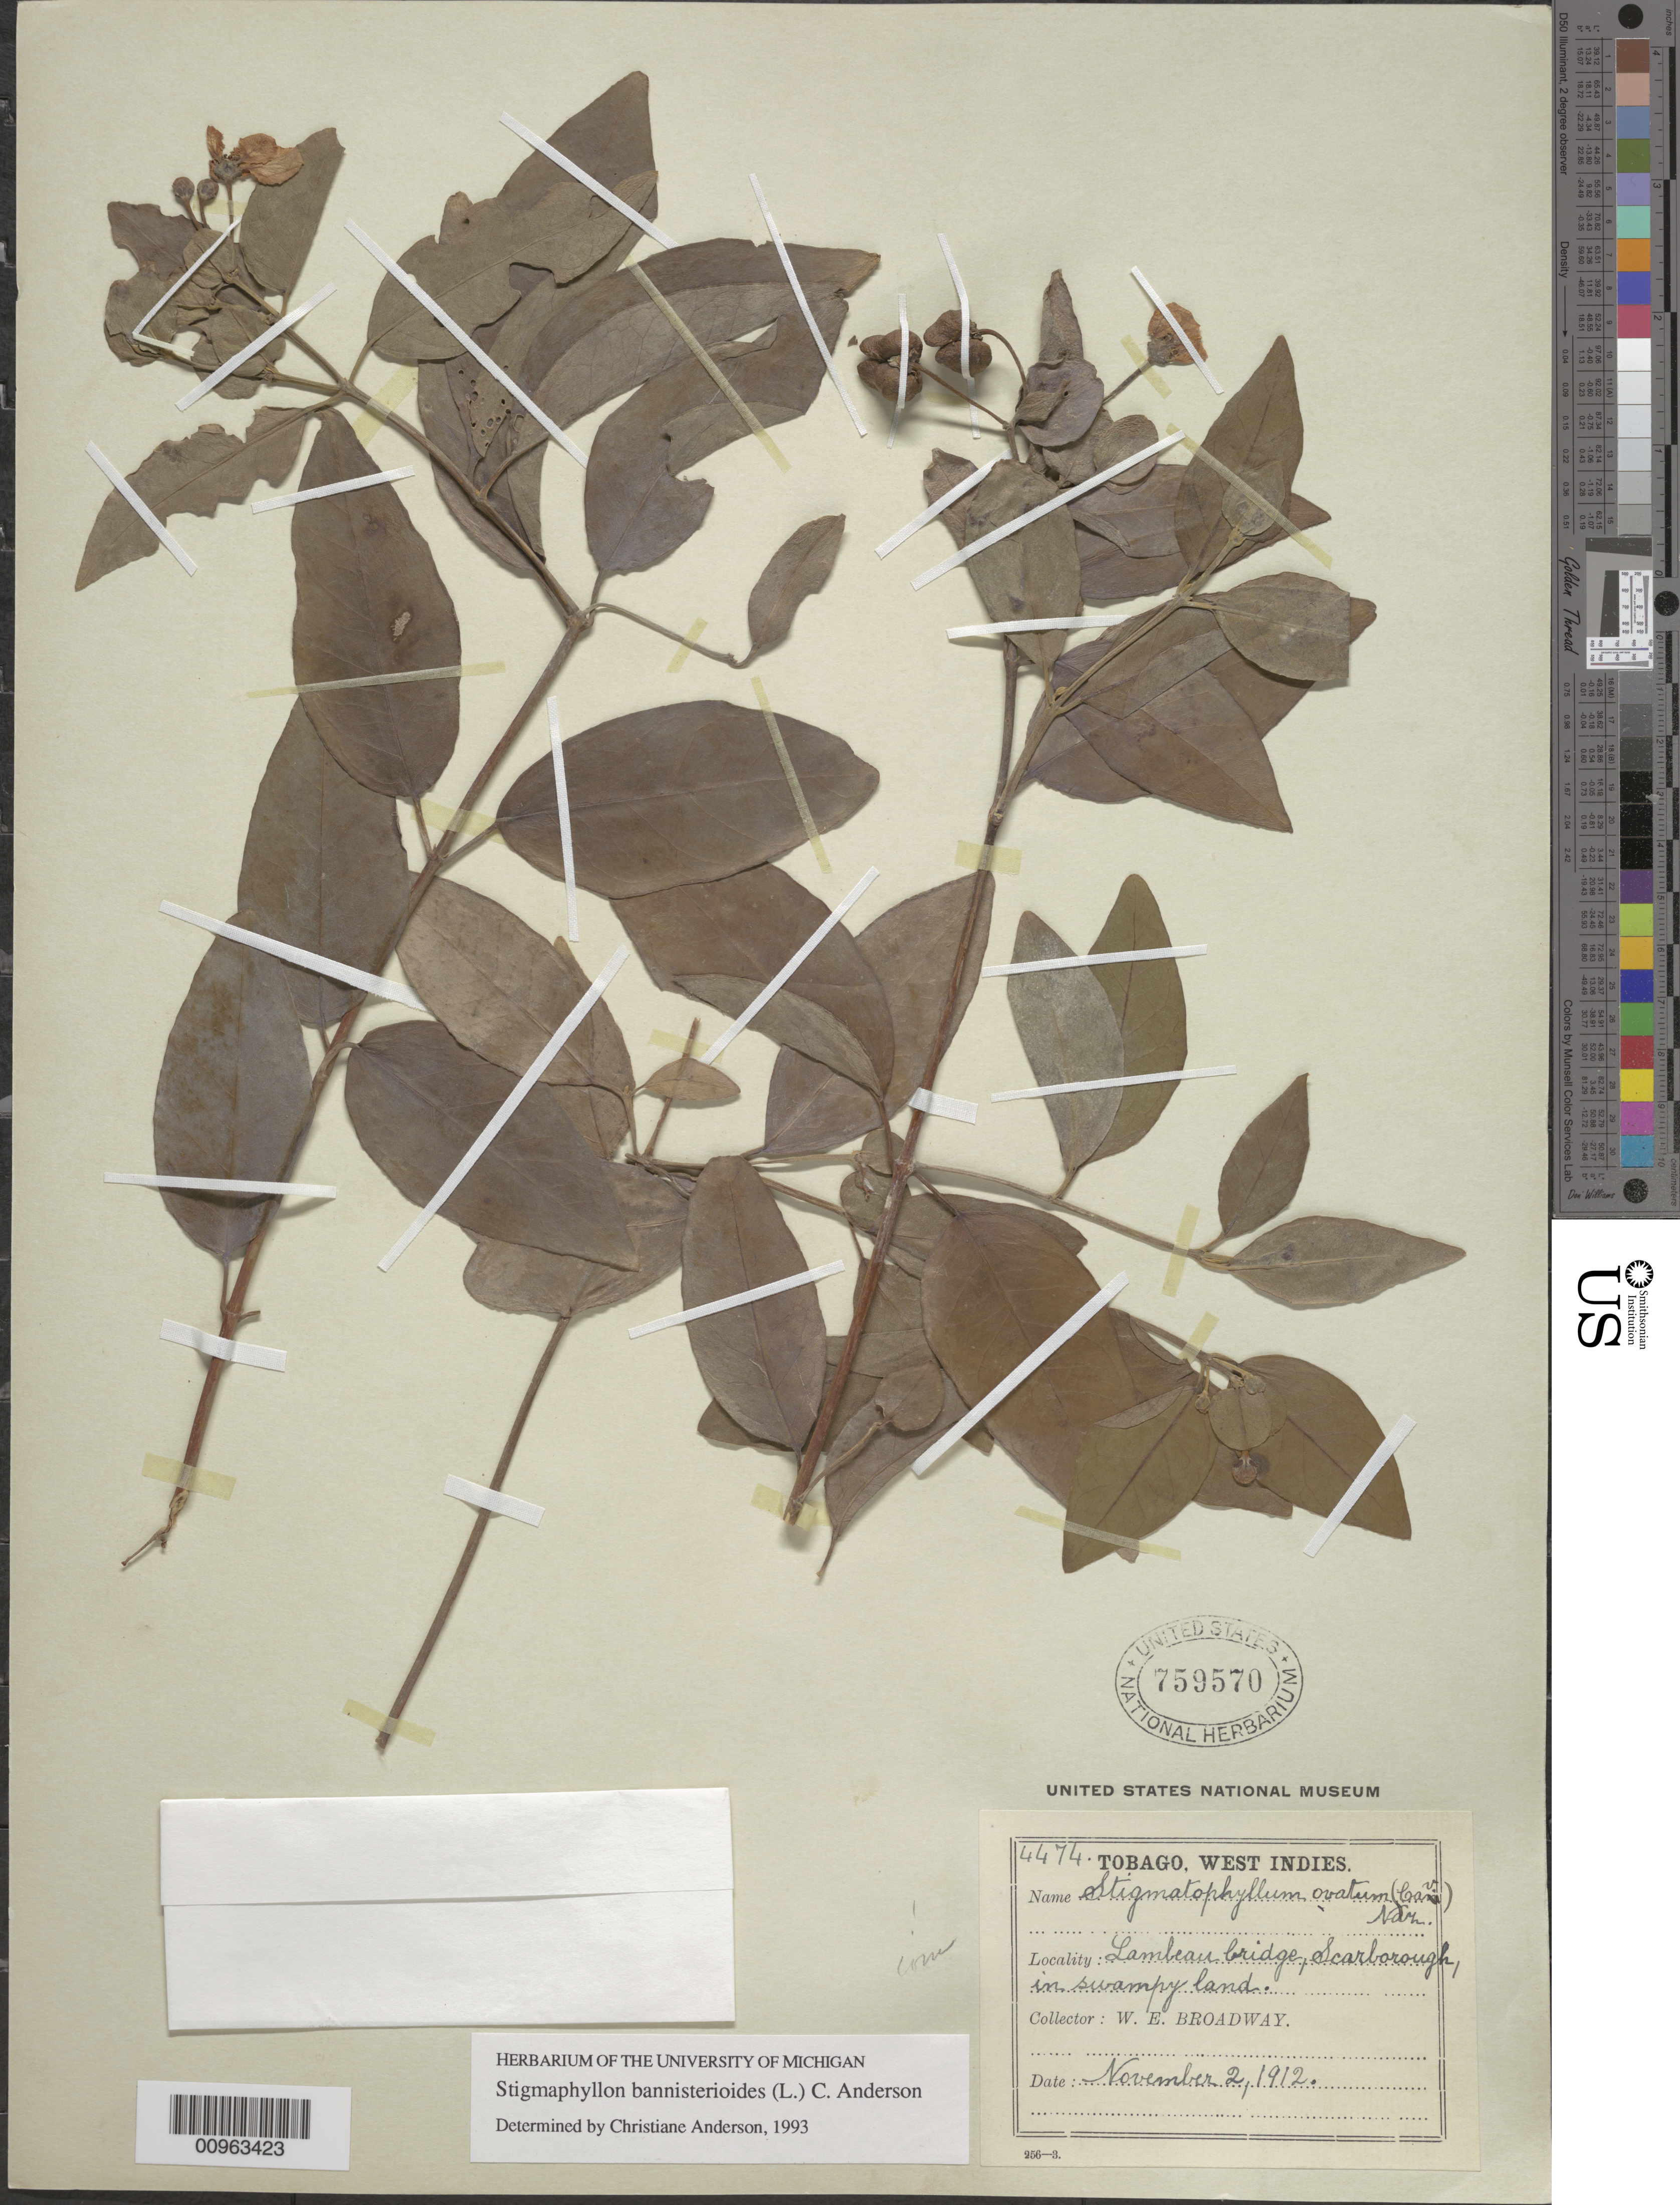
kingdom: Plantae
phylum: Tracheophyta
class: Magnoliopsida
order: Malpighiales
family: Malpighiaceae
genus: Stigmaphyllon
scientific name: Stigmaphyllon bannisterioides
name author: (L.) C.E. Anderson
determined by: Anderson, C.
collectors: W. E. Broadway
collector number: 4474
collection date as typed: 02 Nov 1912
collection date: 1912-11-02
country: Trinidad and Tobago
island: Tobago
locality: Scarborough, Lambeau Bridge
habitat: In swampy land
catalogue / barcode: US 759570